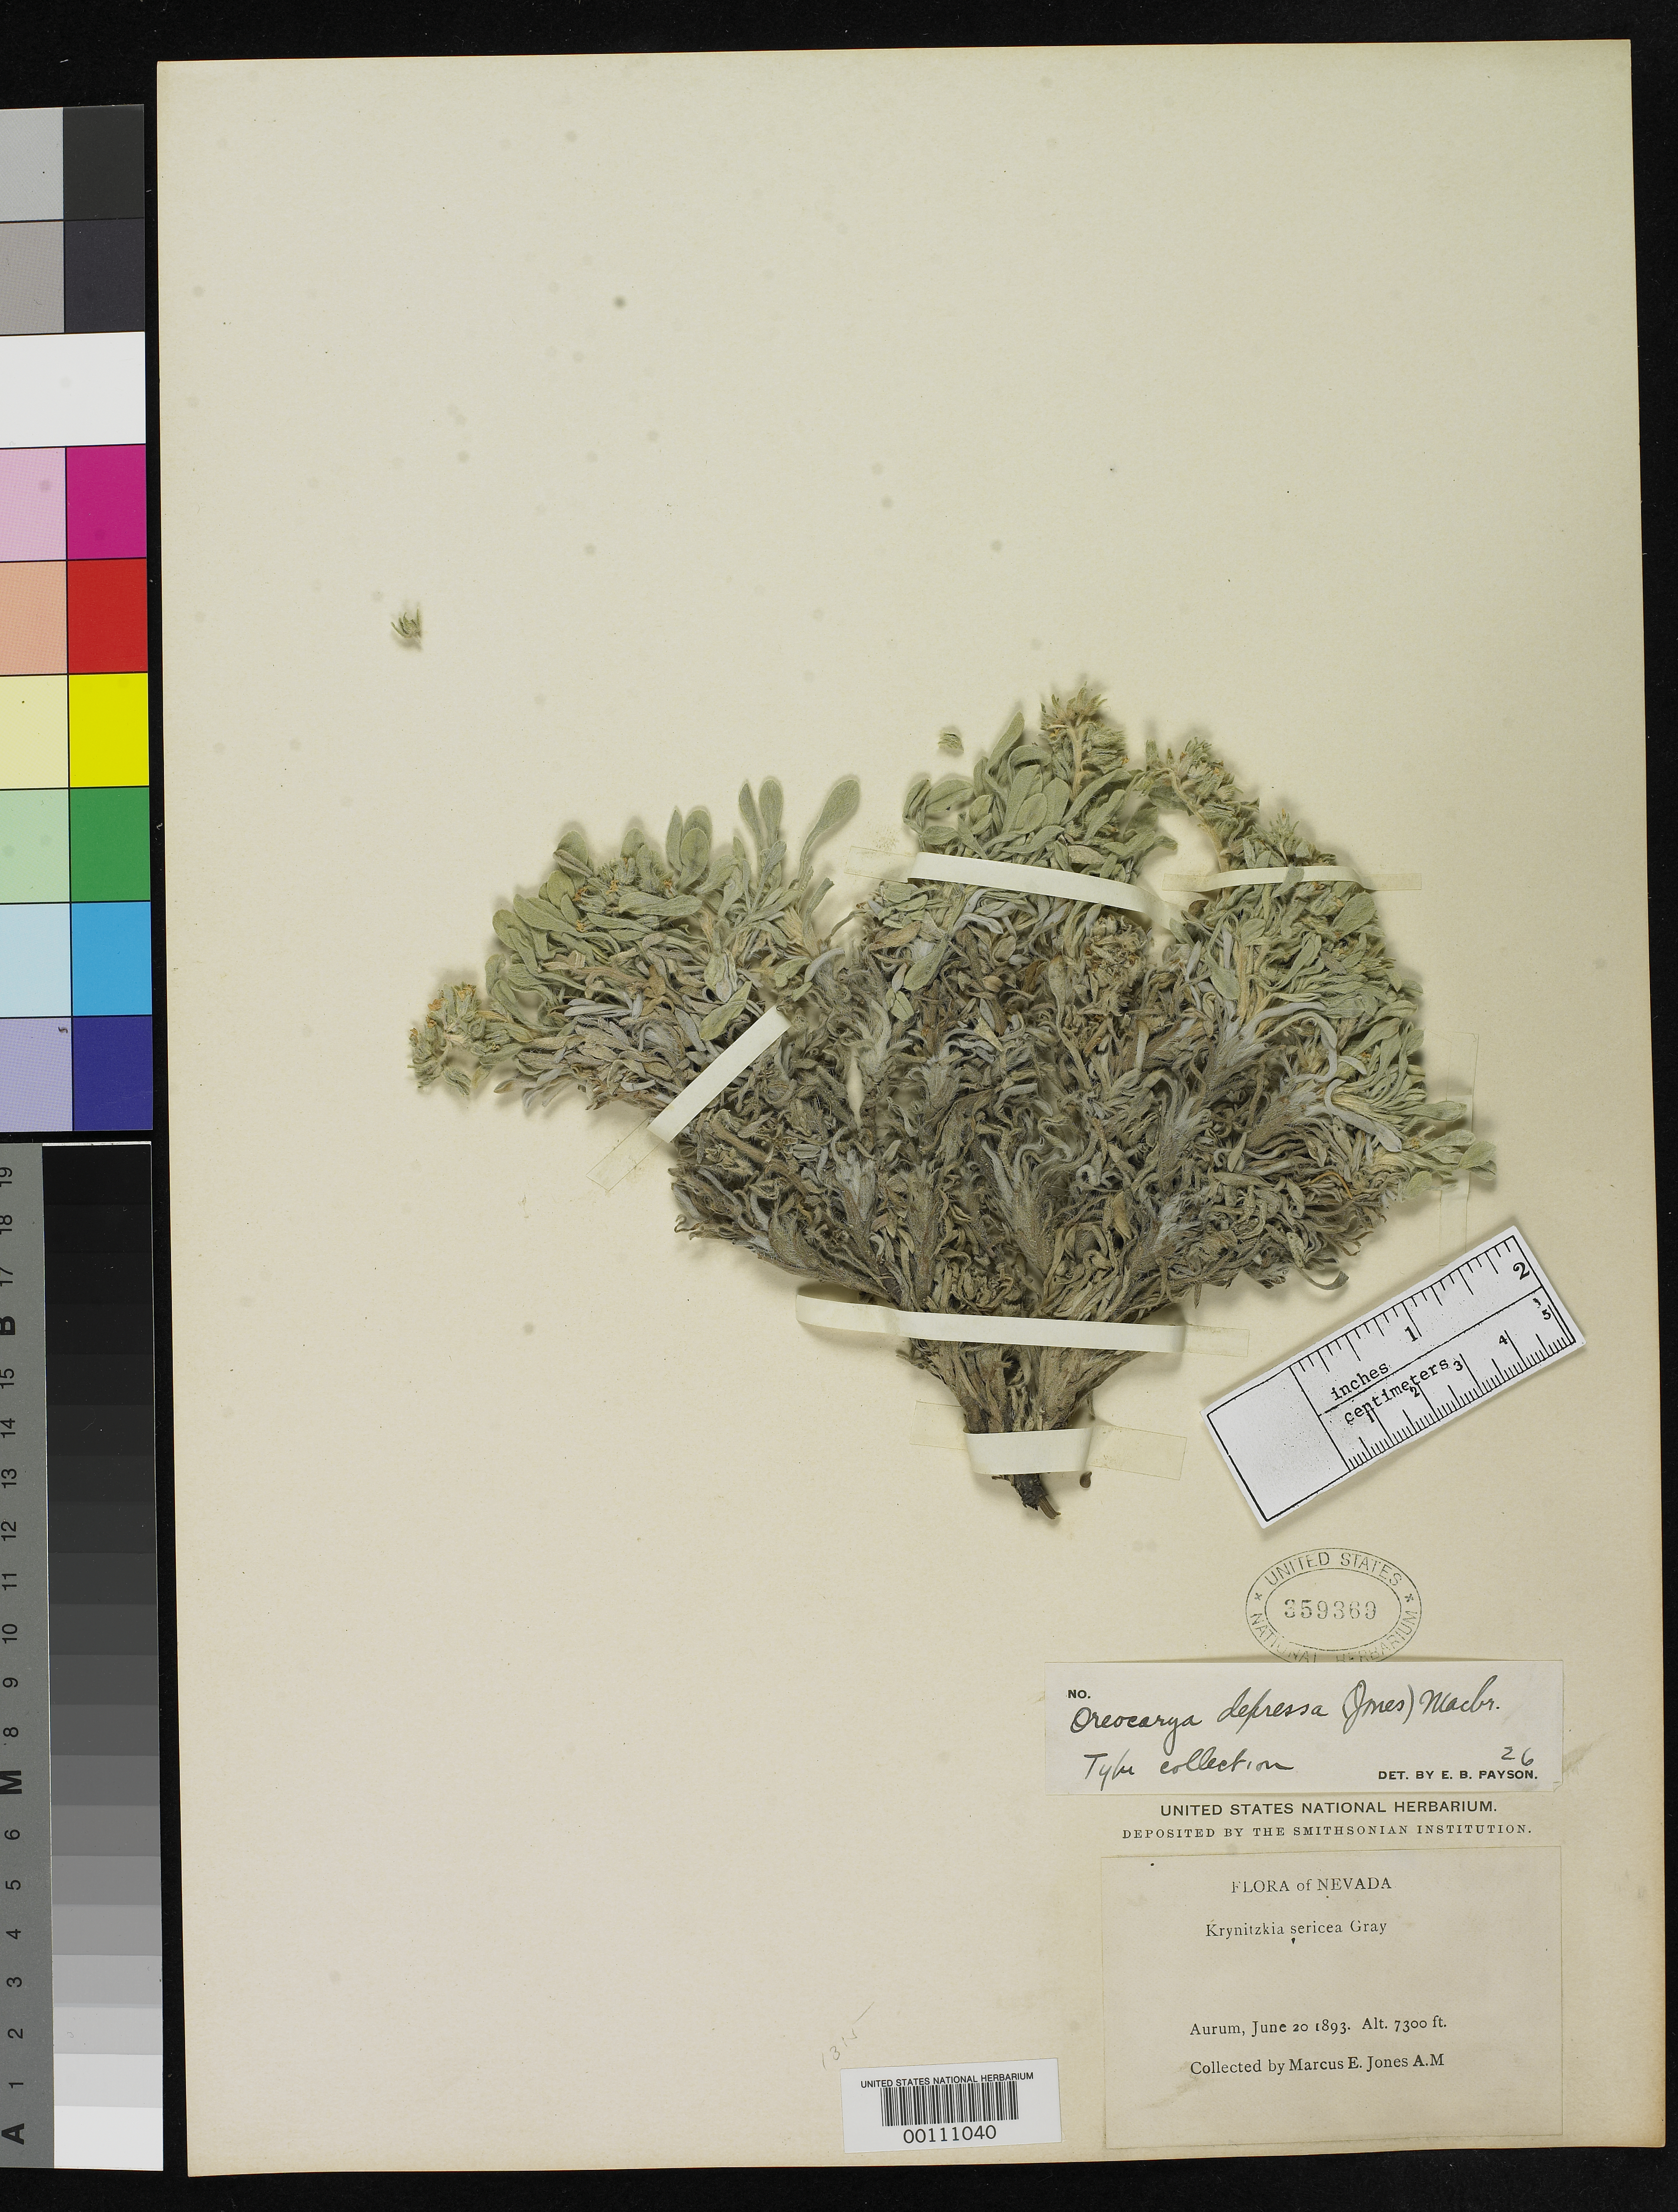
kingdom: Plantae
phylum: Tracheophyta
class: Magnoliopsida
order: Boraginales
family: Boraginaceae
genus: Krynitzkia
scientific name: Krynitzkia depressa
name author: M.E. Jones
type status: Isosyntype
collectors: M. E. Jones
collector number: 6692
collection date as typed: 20 Jun 1893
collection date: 1893-06-20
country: United States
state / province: Nevada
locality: Aurum.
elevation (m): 2225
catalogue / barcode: US 359369